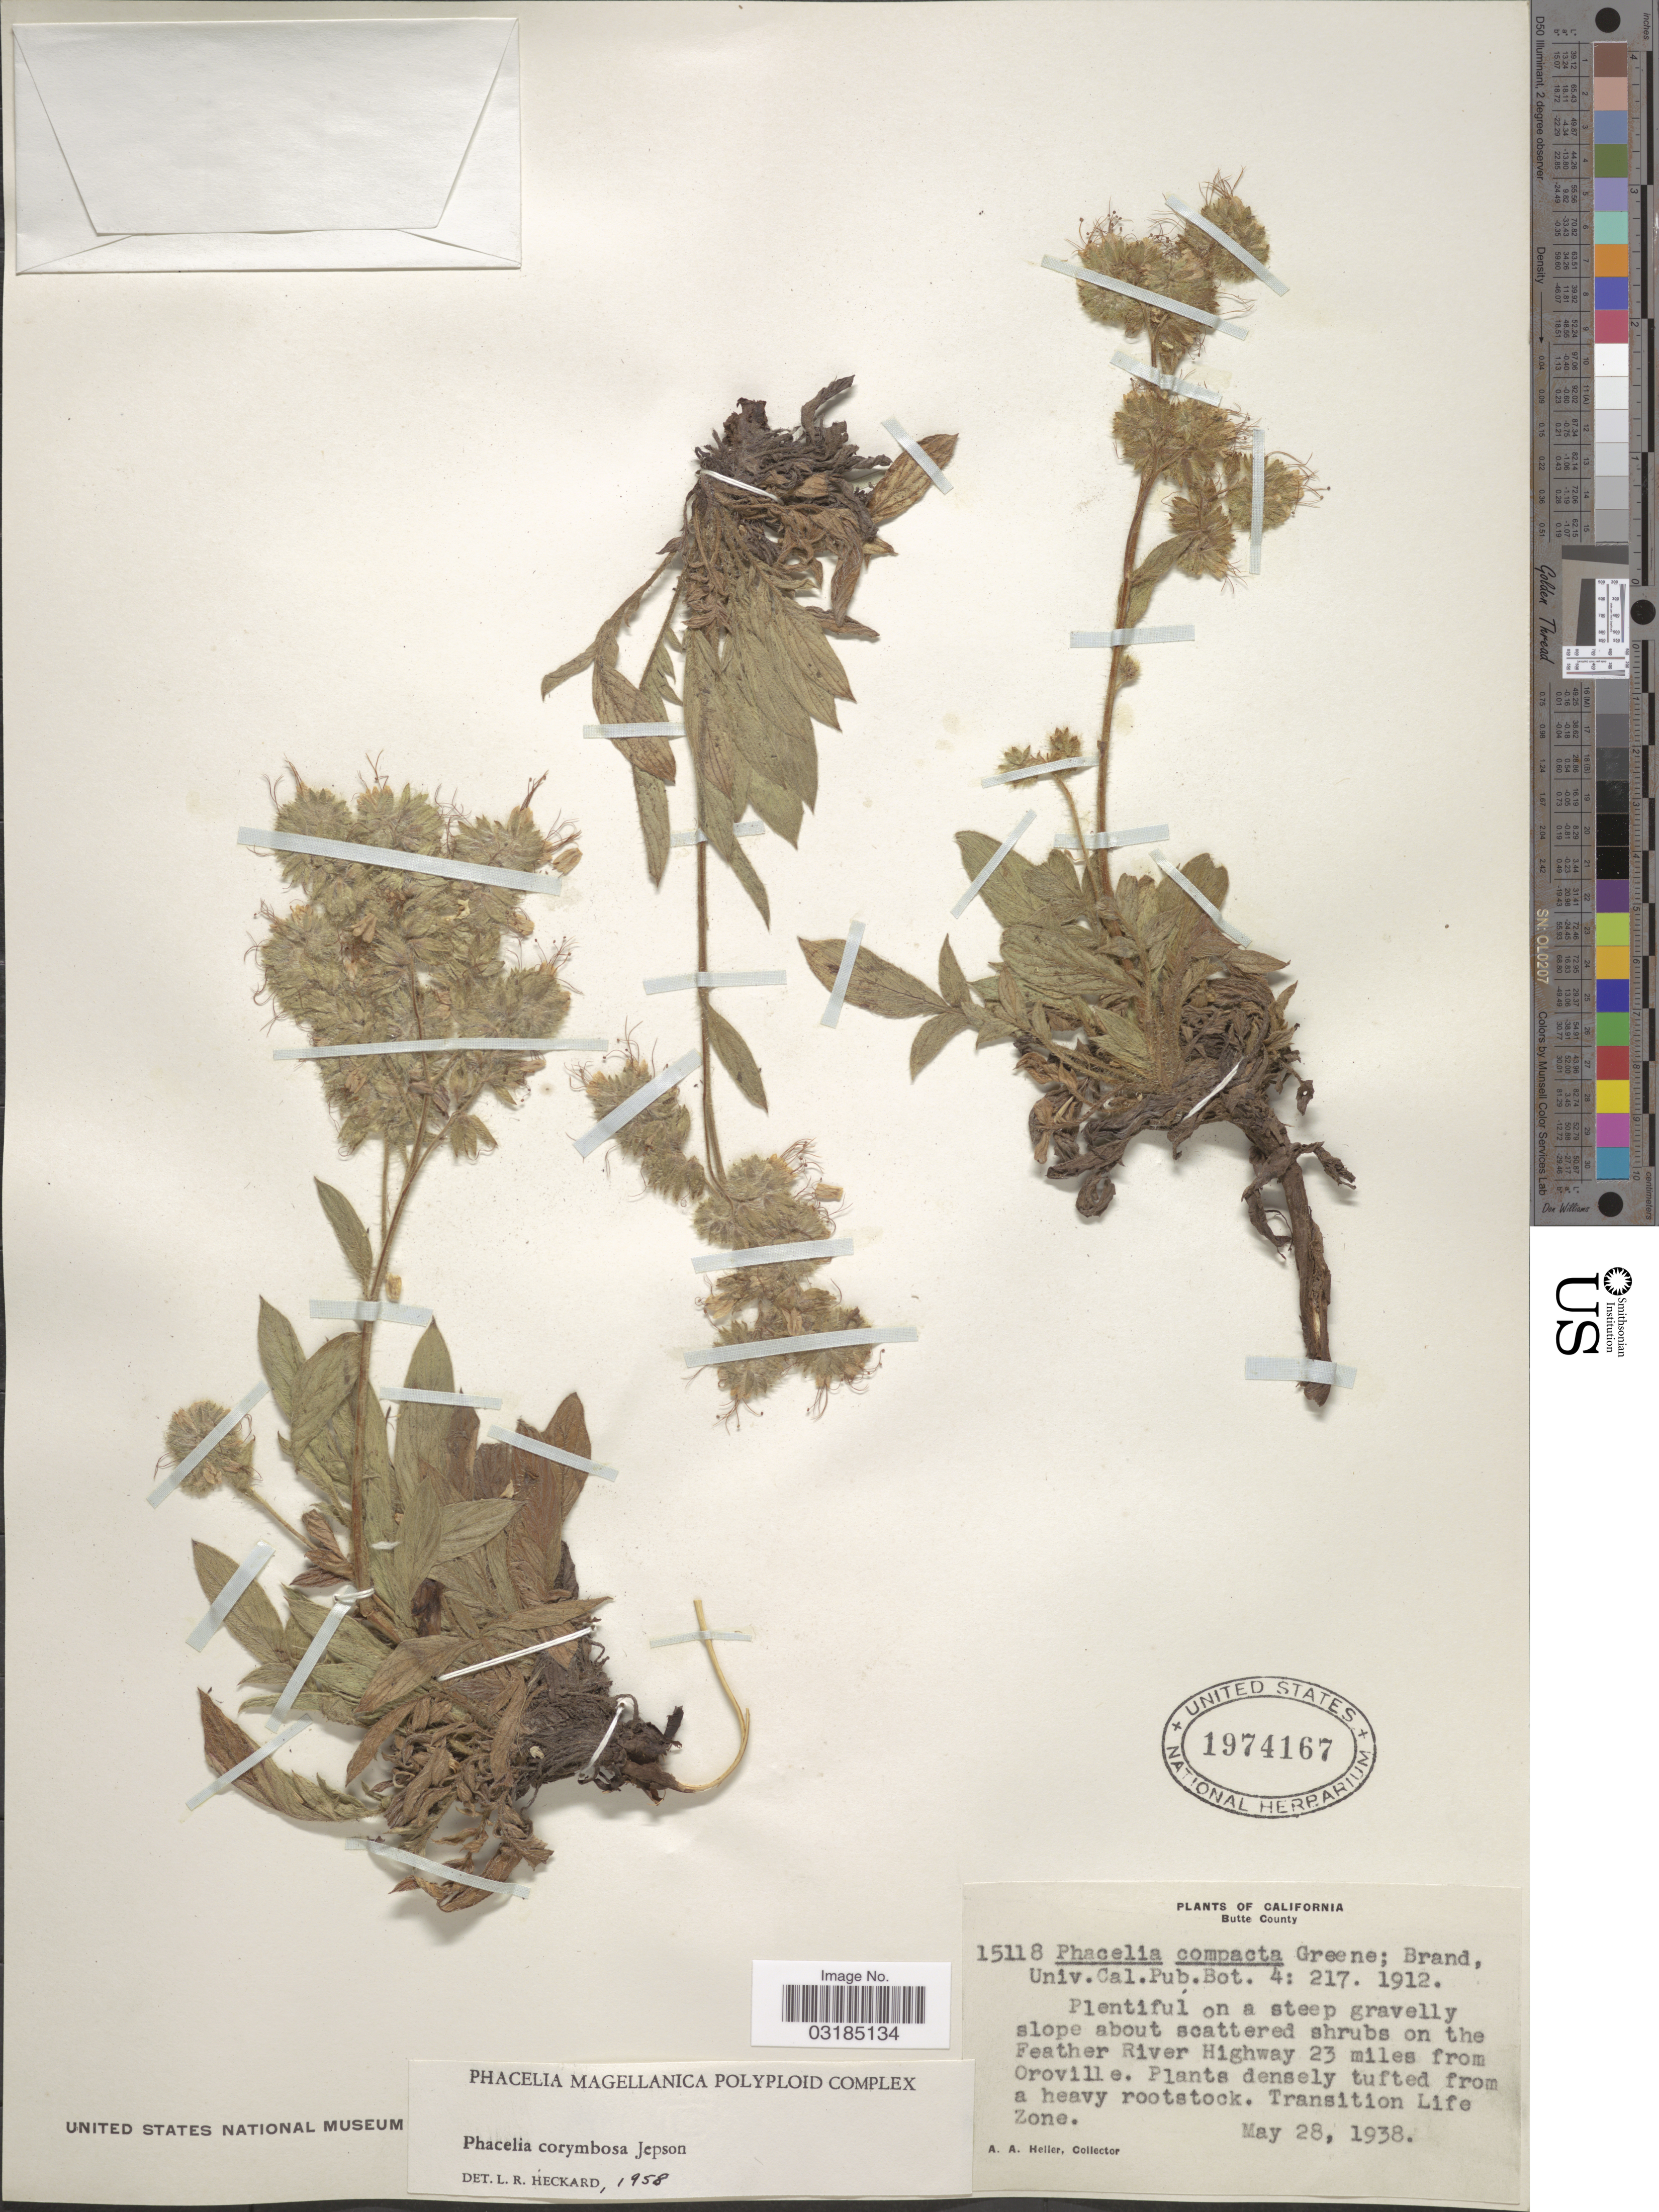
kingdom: Plantae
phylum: Tracheophyta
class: Magnoliopsida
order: Boraginales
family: Hydrophyllaceae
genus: Phacelia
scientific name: Phacelia corymbosa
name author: Jeps.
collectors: A. A. Heller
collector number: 15118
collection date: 1938-05-28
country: United States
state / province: California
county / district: Butte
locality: Butte County. On the Feather River Highway 23 miles from Oroville. Transition Life Zone.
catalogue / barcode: US 1974167